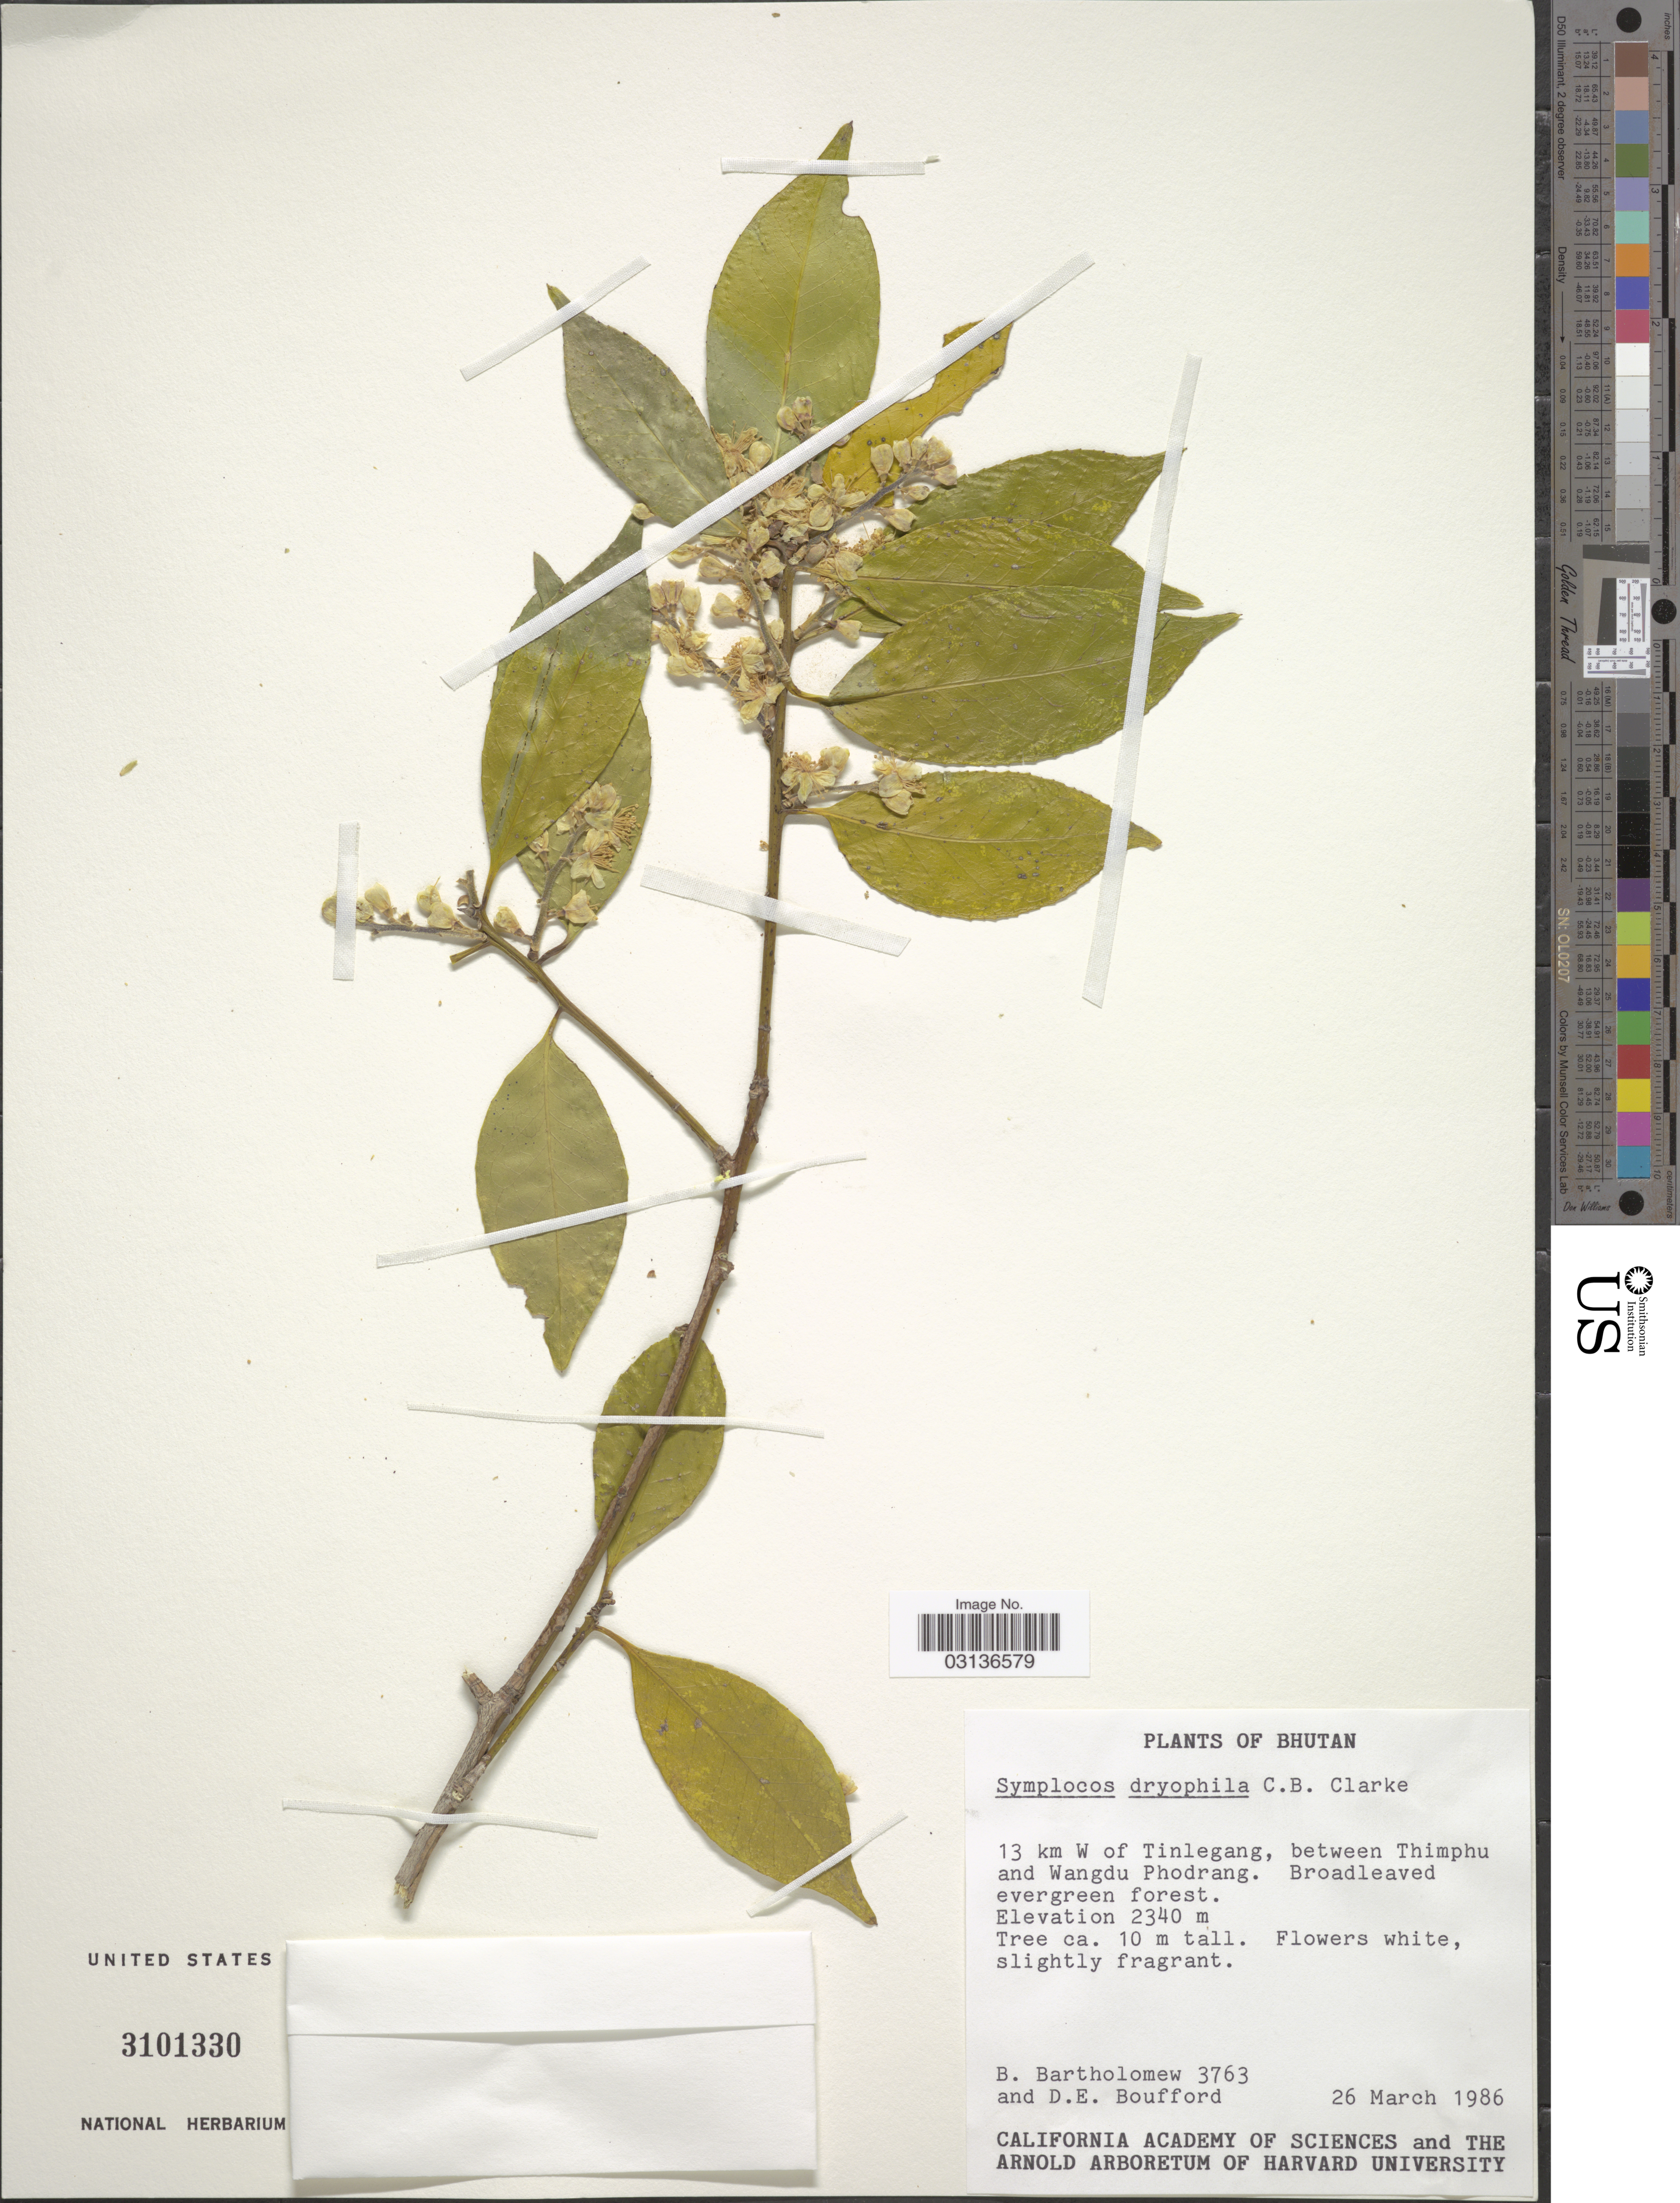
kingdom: Plantae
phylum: Tracheophyta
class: Magnoliopsida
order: Ericales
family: Symplocaceae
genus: Symplocos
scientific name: Symplocos dryophila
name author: C.B. Clarke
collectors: B. Bartholomew & D. E. Boufford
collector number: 3763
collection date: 1986-03-26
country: Bhutan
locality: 13 km W of Tinlegang, between Thimphu and Wangdu Phodrang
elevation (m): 2340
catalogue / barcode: US 3101330